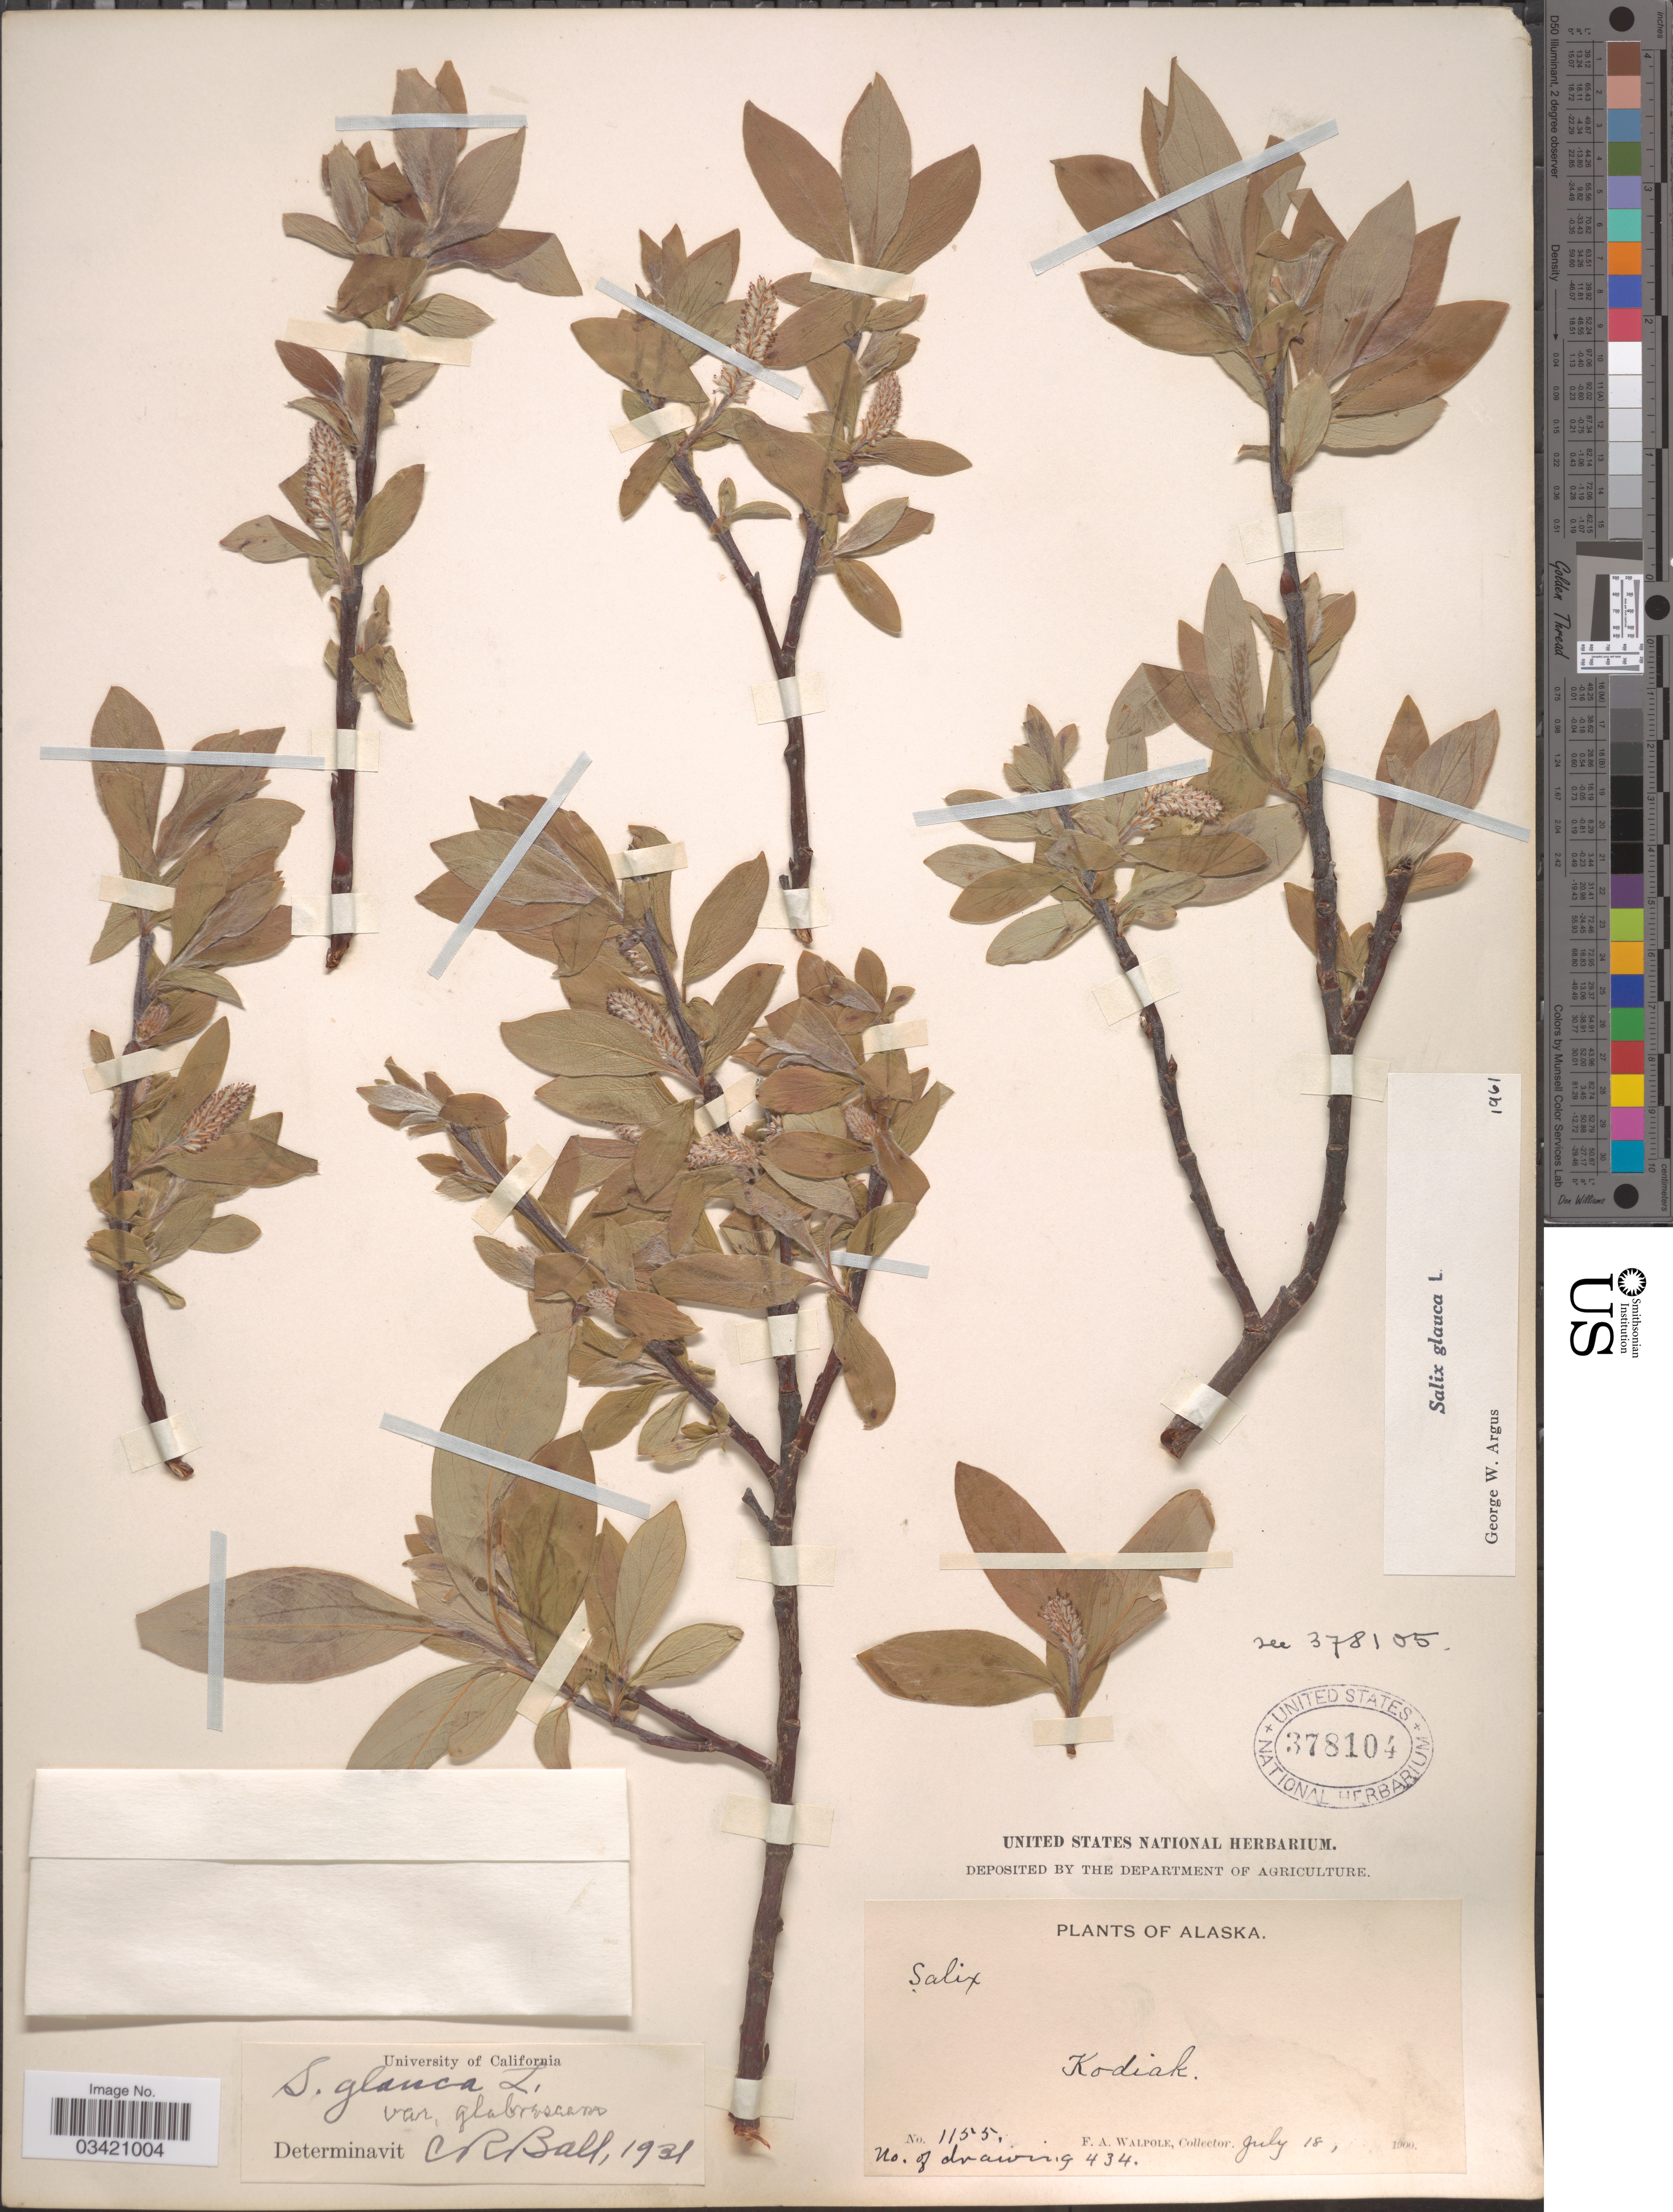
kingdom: Plantae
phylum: Tracheophyta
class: Magnoliopsida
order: Malpighiales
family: Salicaceae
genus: Salix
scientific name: Salix glauca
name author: L.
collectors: F. Walpole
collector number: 1155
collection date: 1900-07-18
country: United States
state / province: Alaska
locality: Kodiak.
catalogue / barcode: US 378104